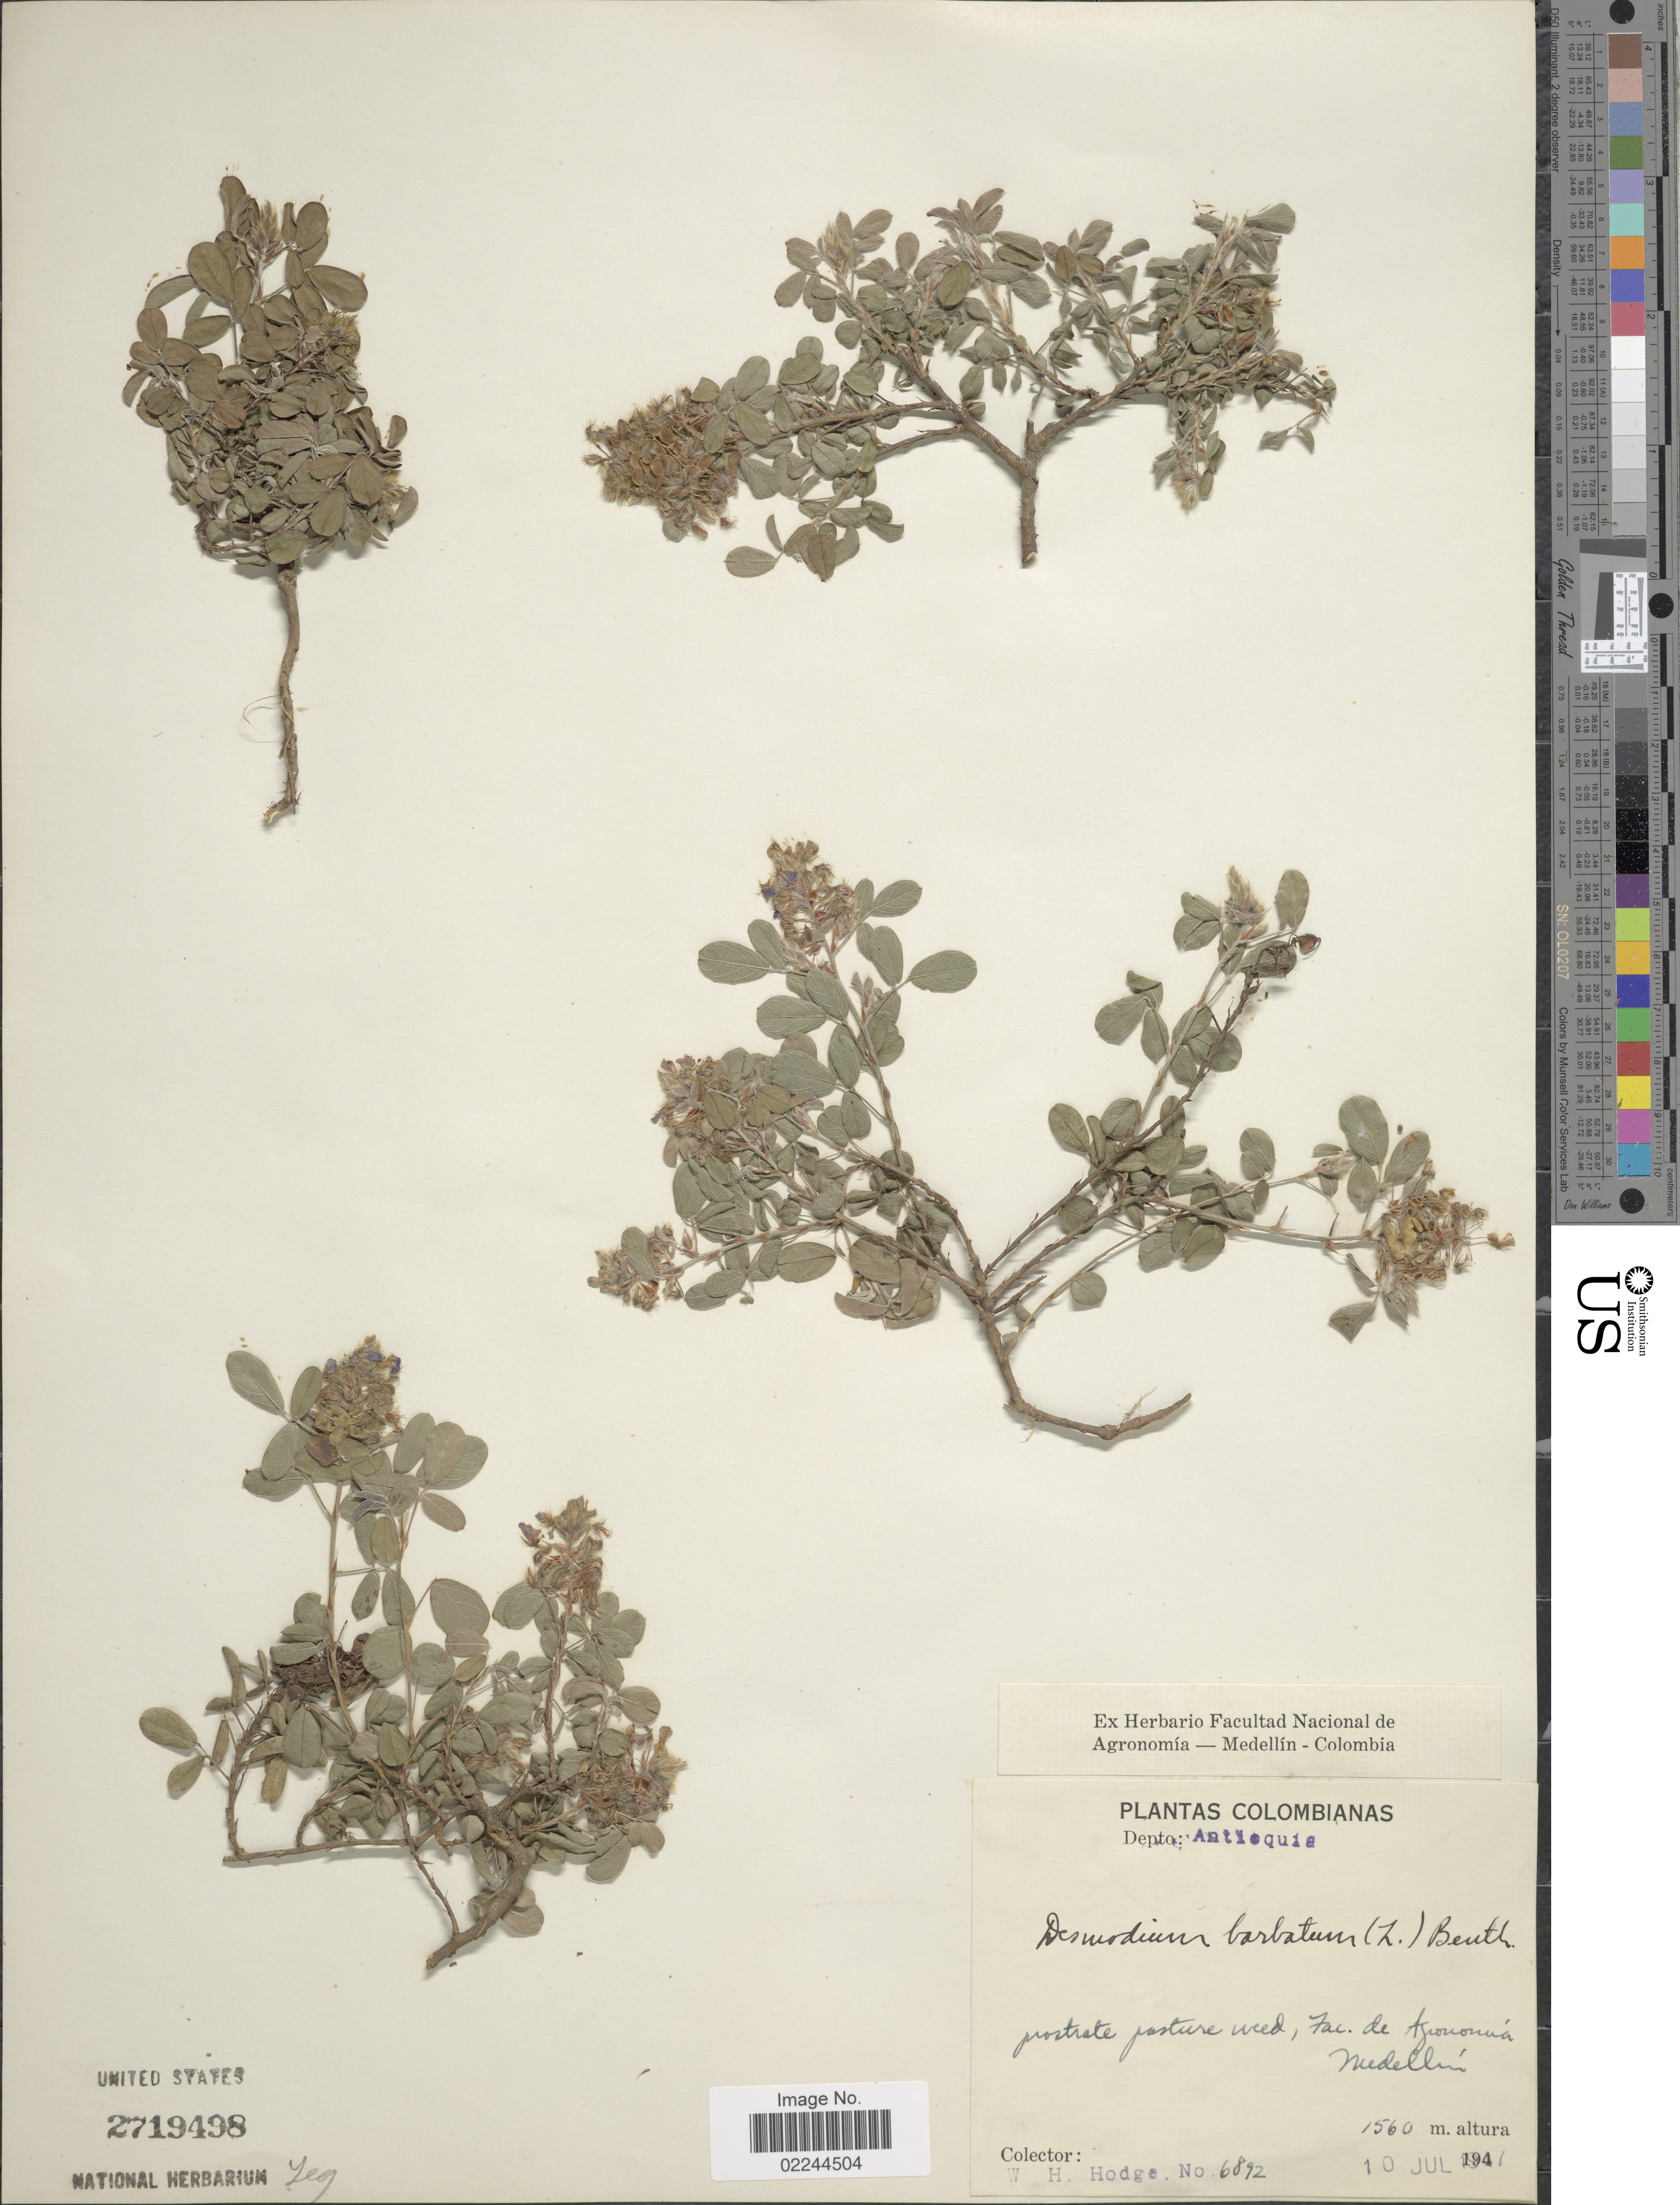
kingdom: Plantae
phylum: Tracheophyta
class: Magnoliopsida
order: Fabales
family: Fabaceae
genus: Grona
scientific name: Grona barbata var. barbata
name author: (L.) H. Ohashi & K. Ohashi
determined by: Strong, Mark T., (BOT), Smithsonian Institution - National Museum of Natural History (UNITED STATES)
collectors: W. Hodge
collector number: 6892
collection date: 1941-07-10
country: Colombia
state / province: Antioquia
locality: Fac. de Agronomia Medellin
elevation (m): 1560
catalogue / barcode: US 2719498